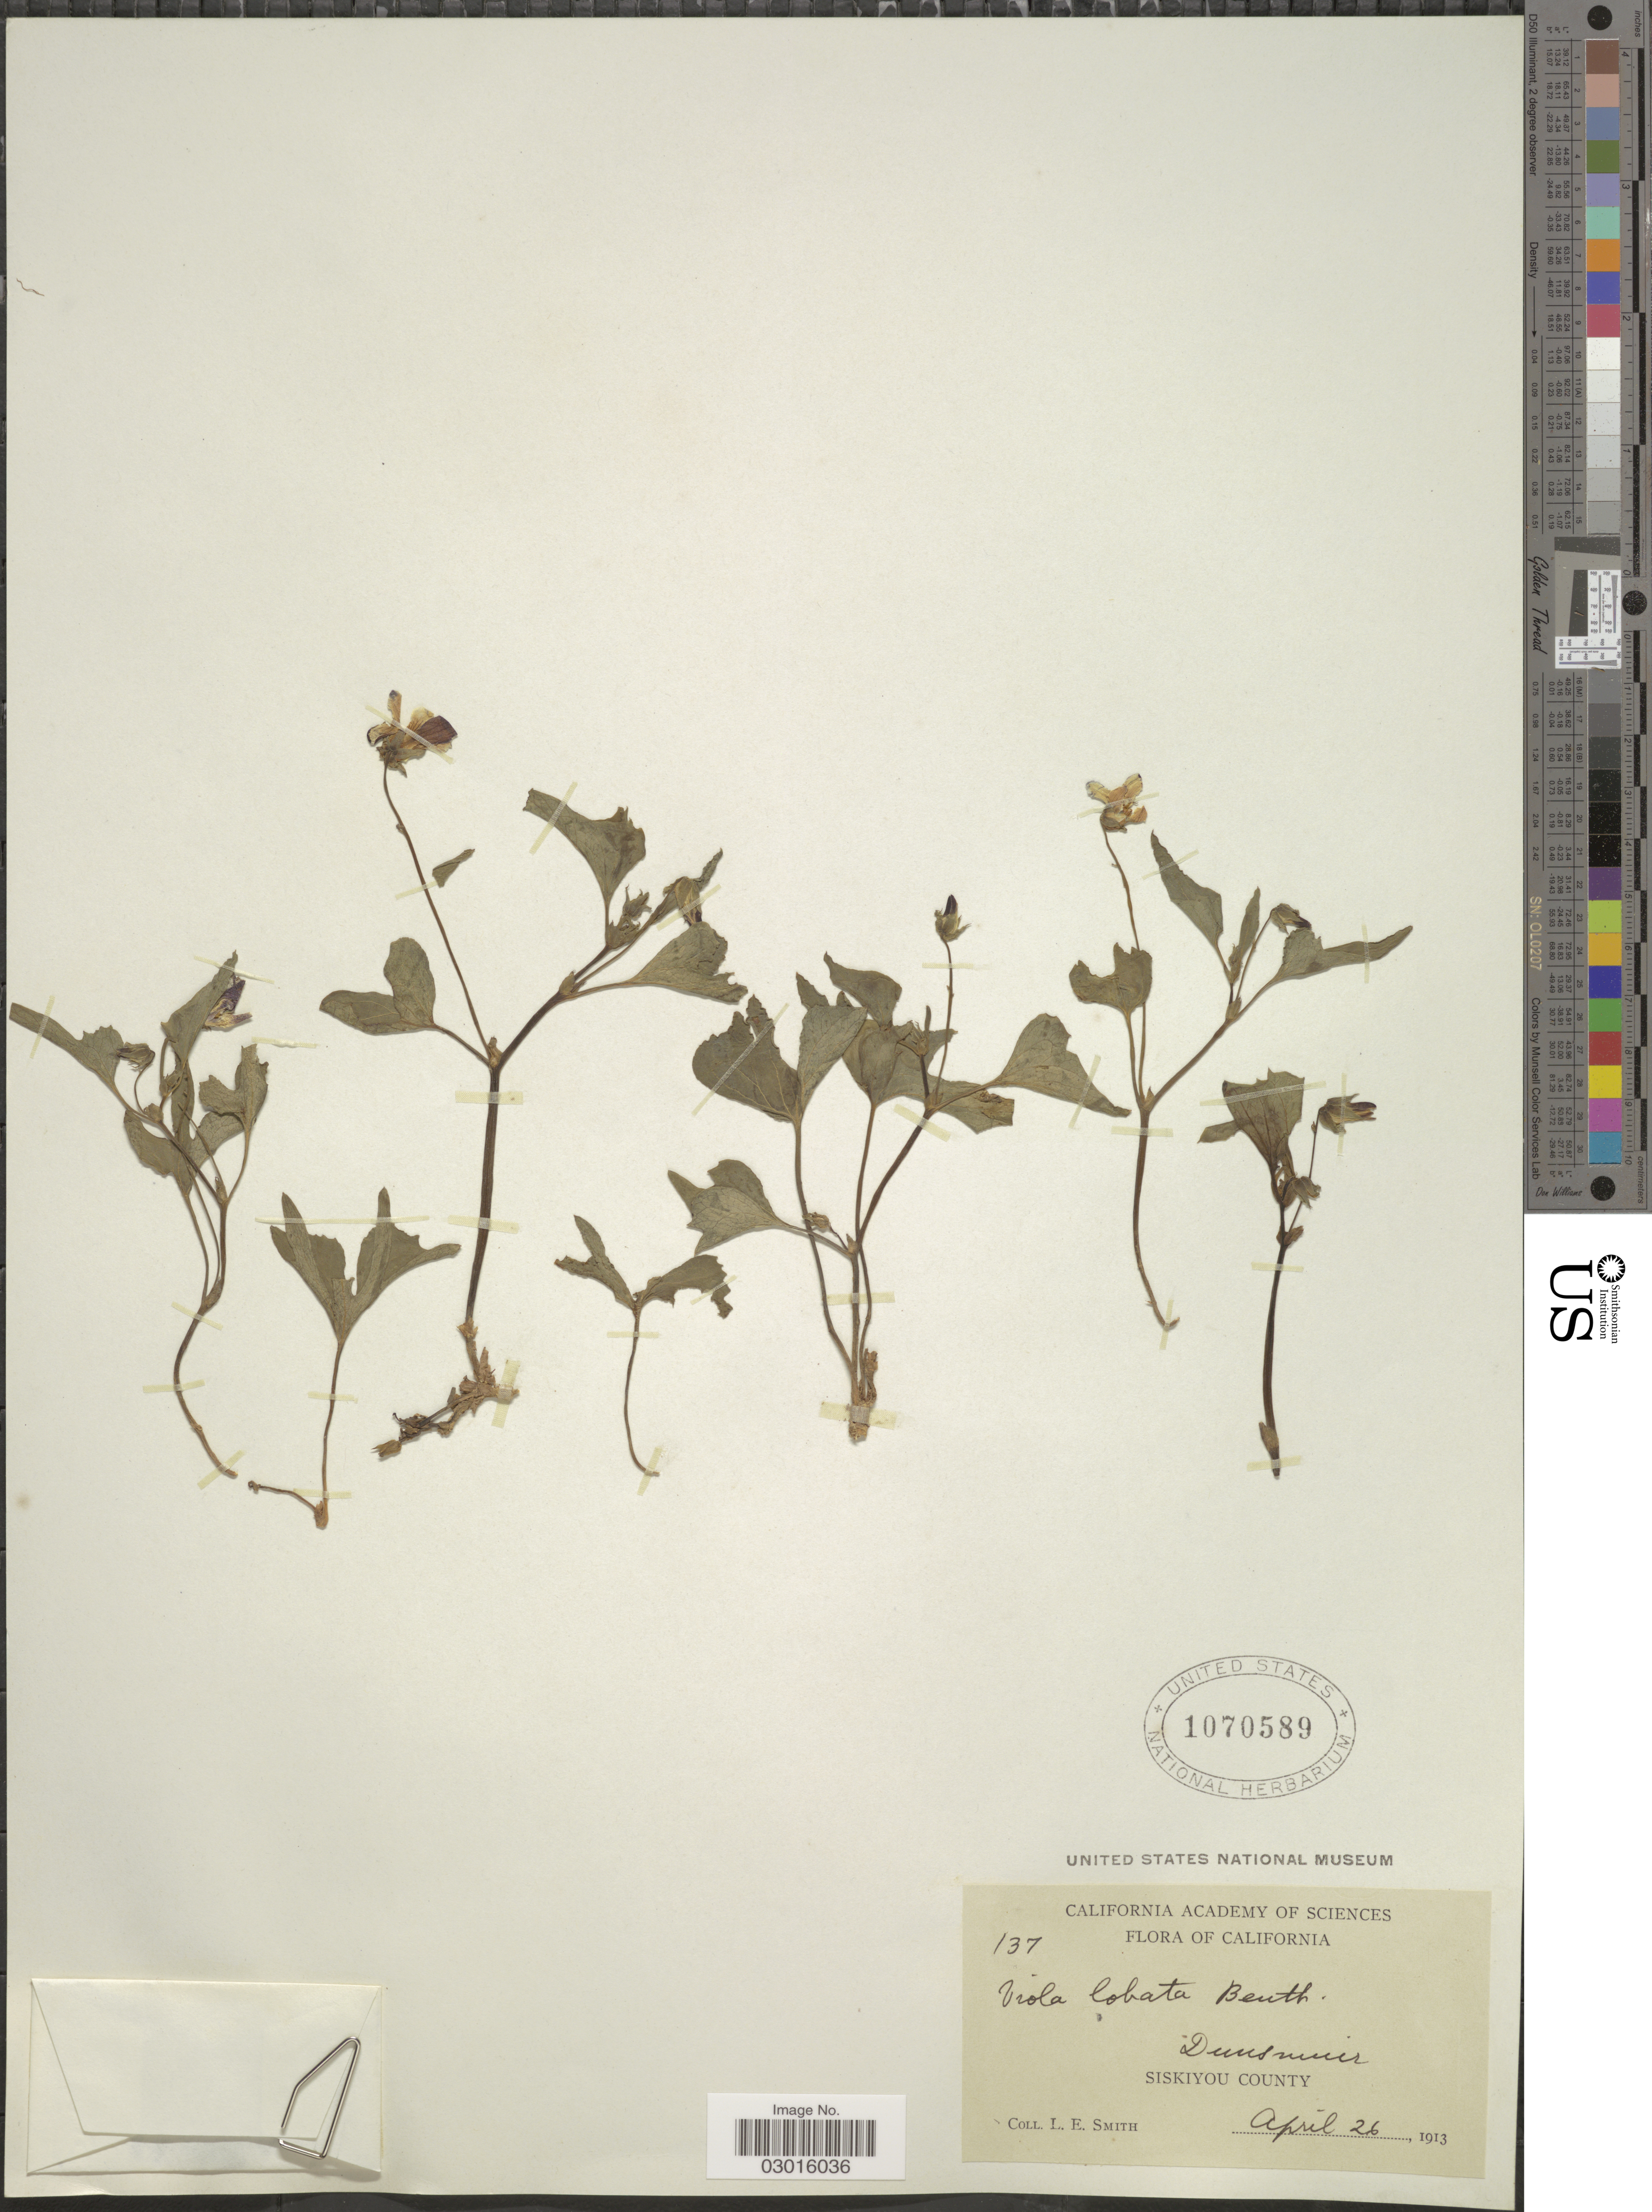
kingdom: Plantae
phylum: Tracheophyta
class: Magnoliopsida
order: Malpighiales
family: Violaceae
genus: Viola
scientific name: Viola lobata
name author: Benth.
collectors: L. E. Smith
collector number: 137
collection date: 1913-04-26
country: United States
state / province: California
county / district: Siskiyou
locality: Dunsmuir, Siskiyou County.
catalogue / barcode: US 1070589